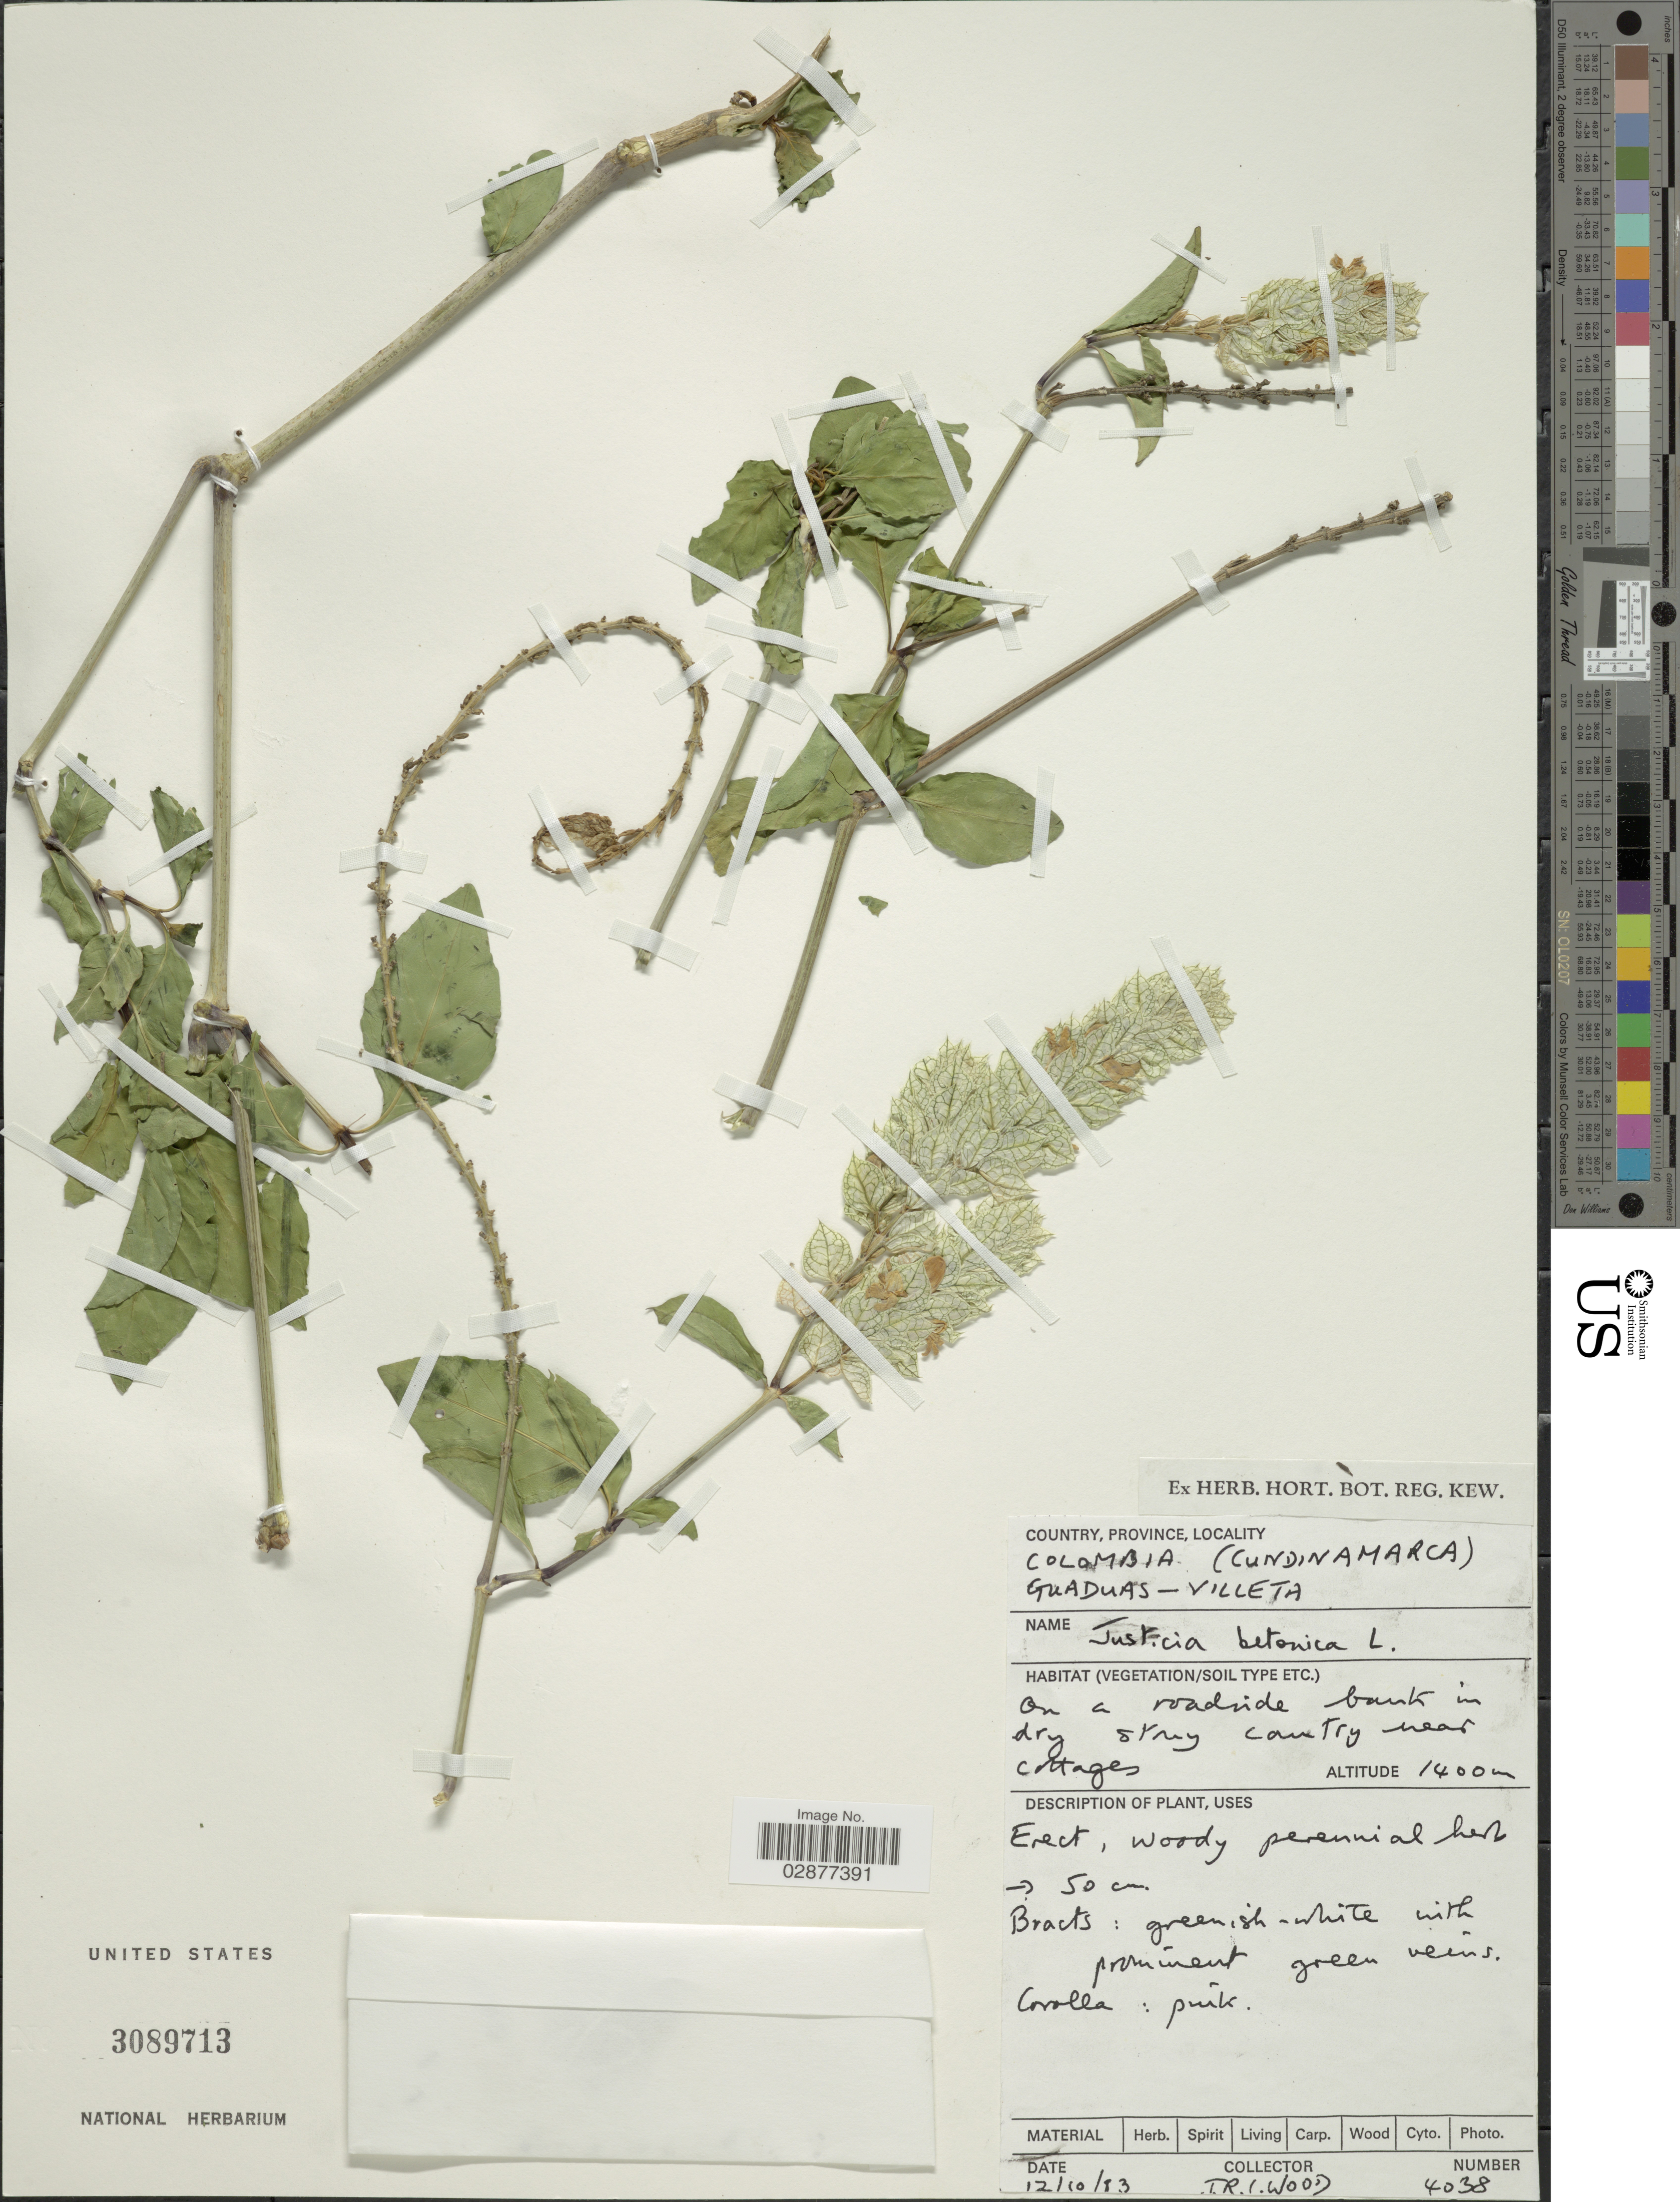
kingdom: Plantae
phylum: Tracheophyta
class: Magnoliopsida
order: Lamiales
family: Acanthaceae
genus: Justicia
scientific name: Justicia betonica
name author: L.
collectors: J. R. I. Wood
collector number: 4038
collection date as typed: Transcribed d/m/y: 12/10/13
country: Colombia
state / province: Cundinamarca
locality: Guaduas-Villeta.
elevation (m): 1400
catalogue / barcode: US 3089713